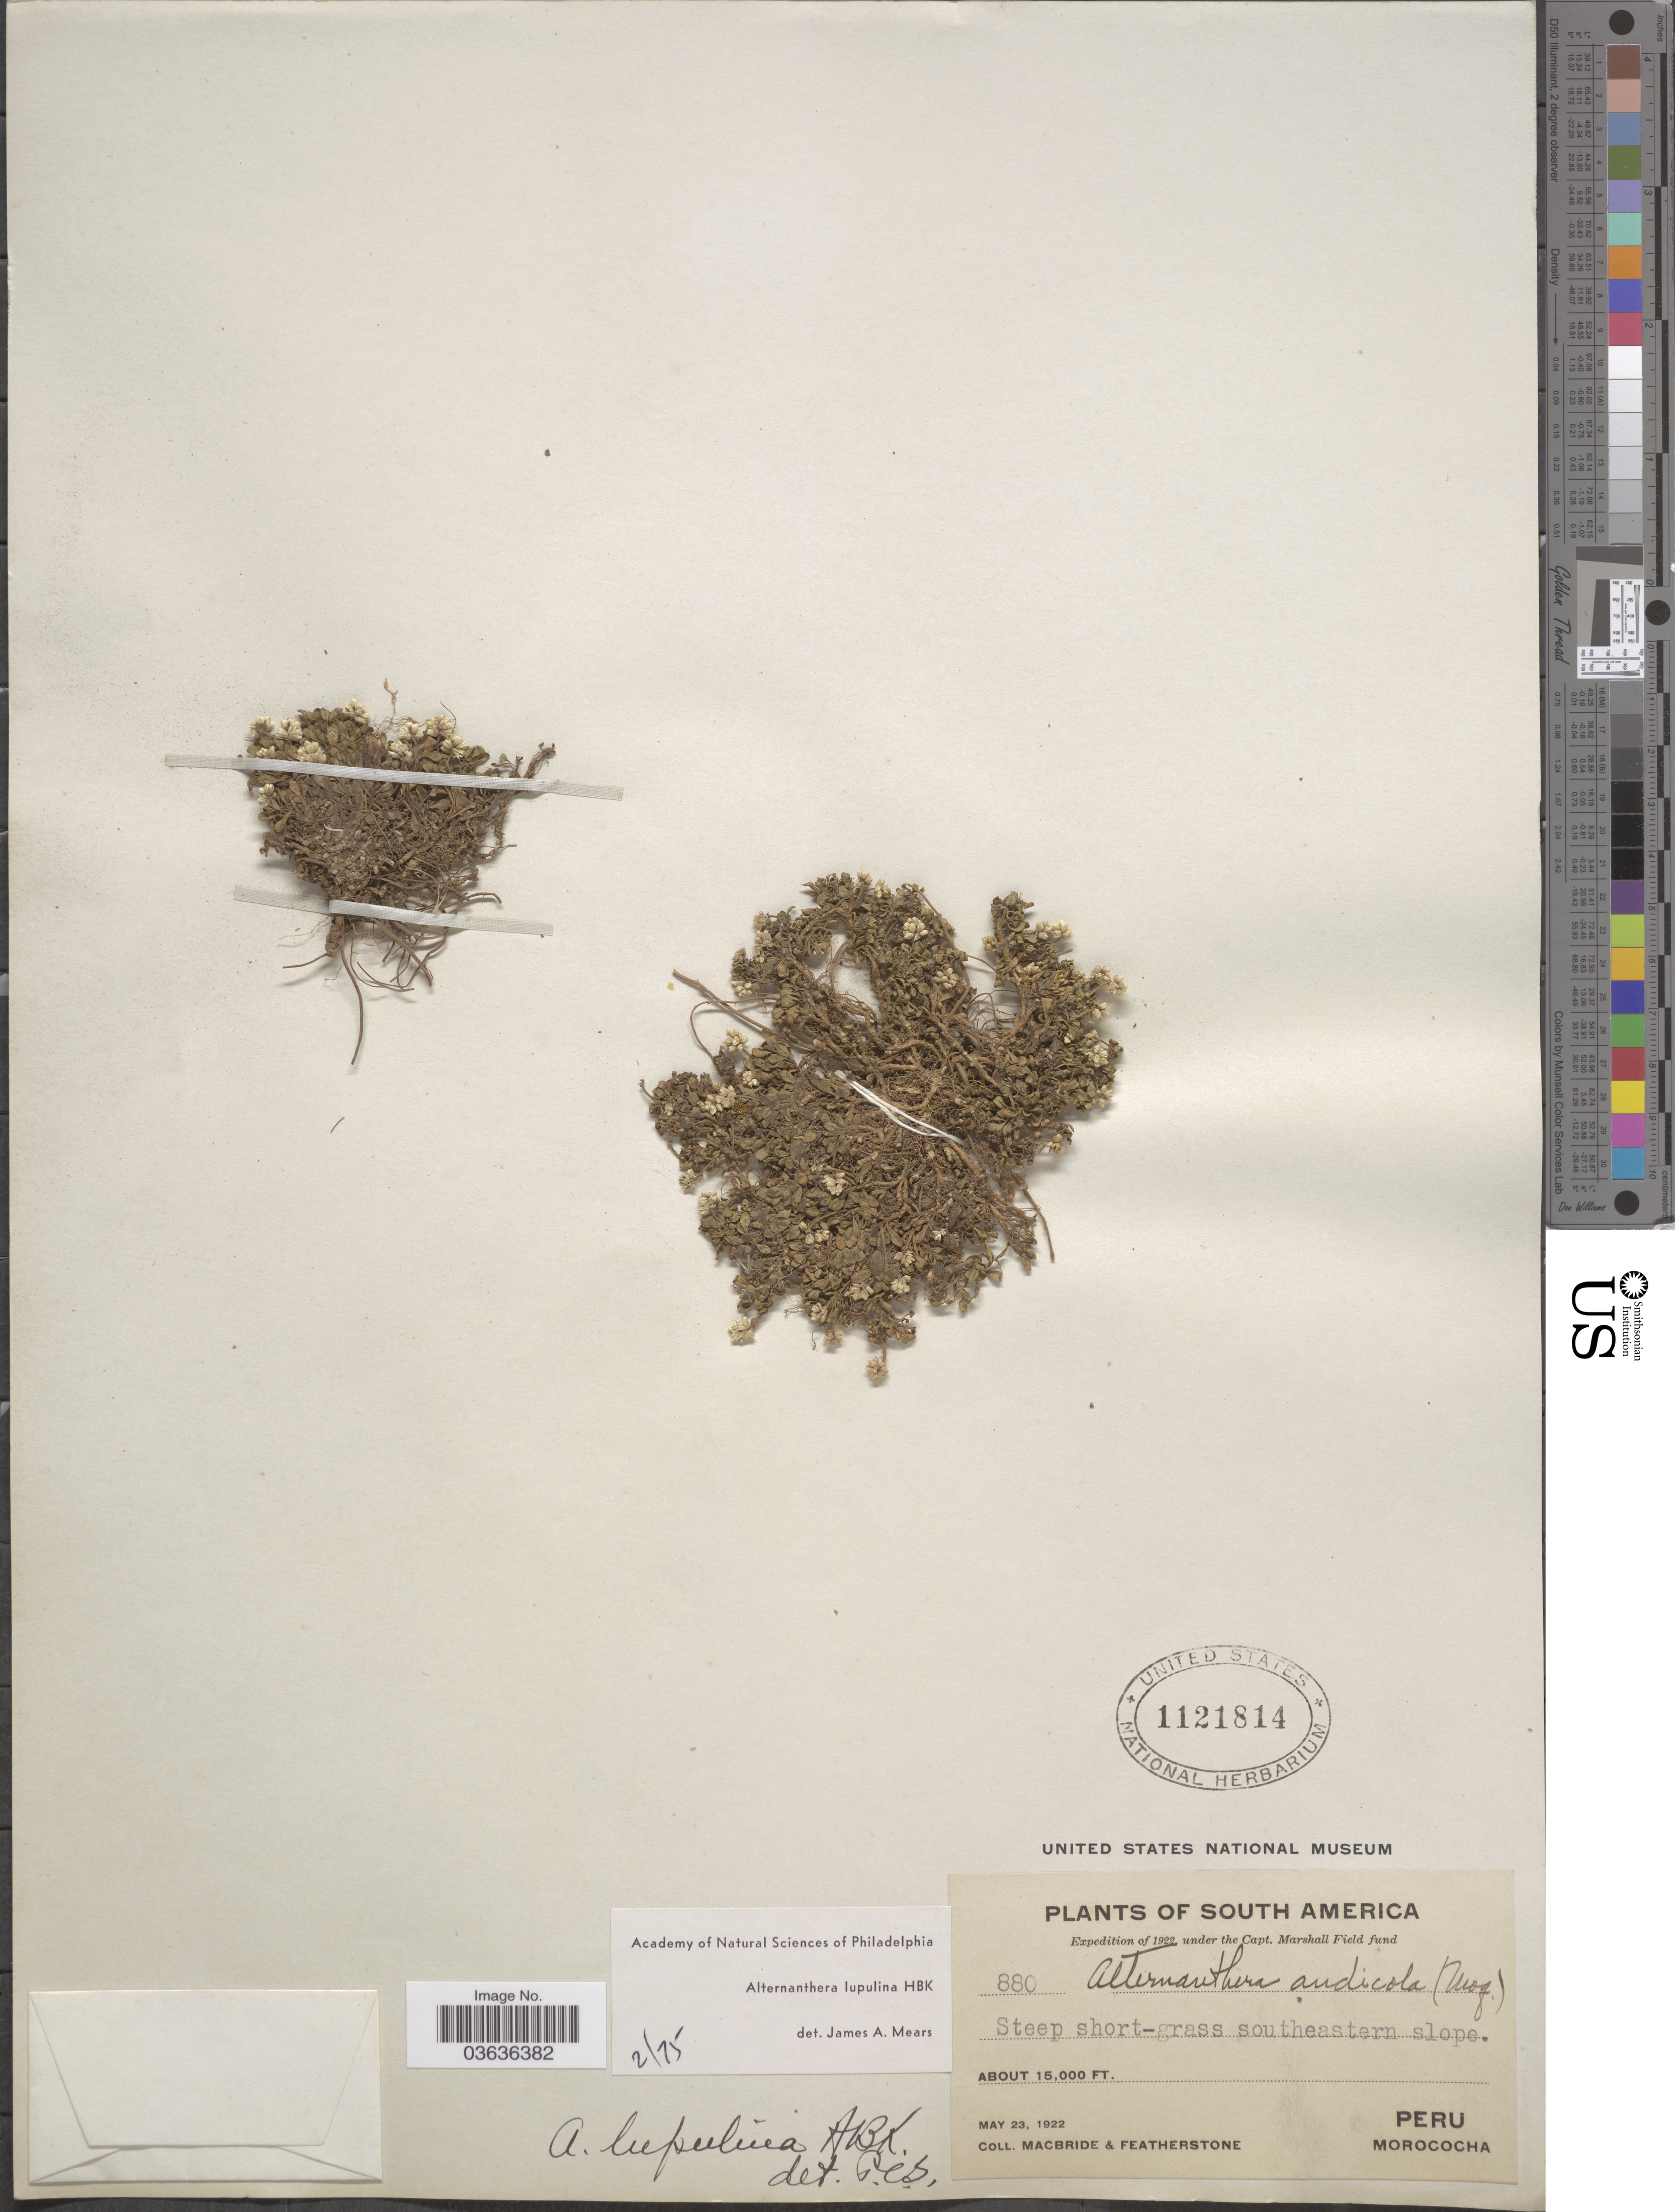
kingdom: Plantae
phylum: Tracheophyta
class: Magnoliopsida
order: Caryophyllales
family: Amaranthaceae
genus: Alternanthera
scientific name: Alternanthera lupulina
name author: Kunth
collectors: Macbride, -- & -. Featherstone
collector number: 880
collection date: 1922-05-23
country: Peru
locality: Morococha.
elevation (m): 4572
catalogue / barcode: US 1121814